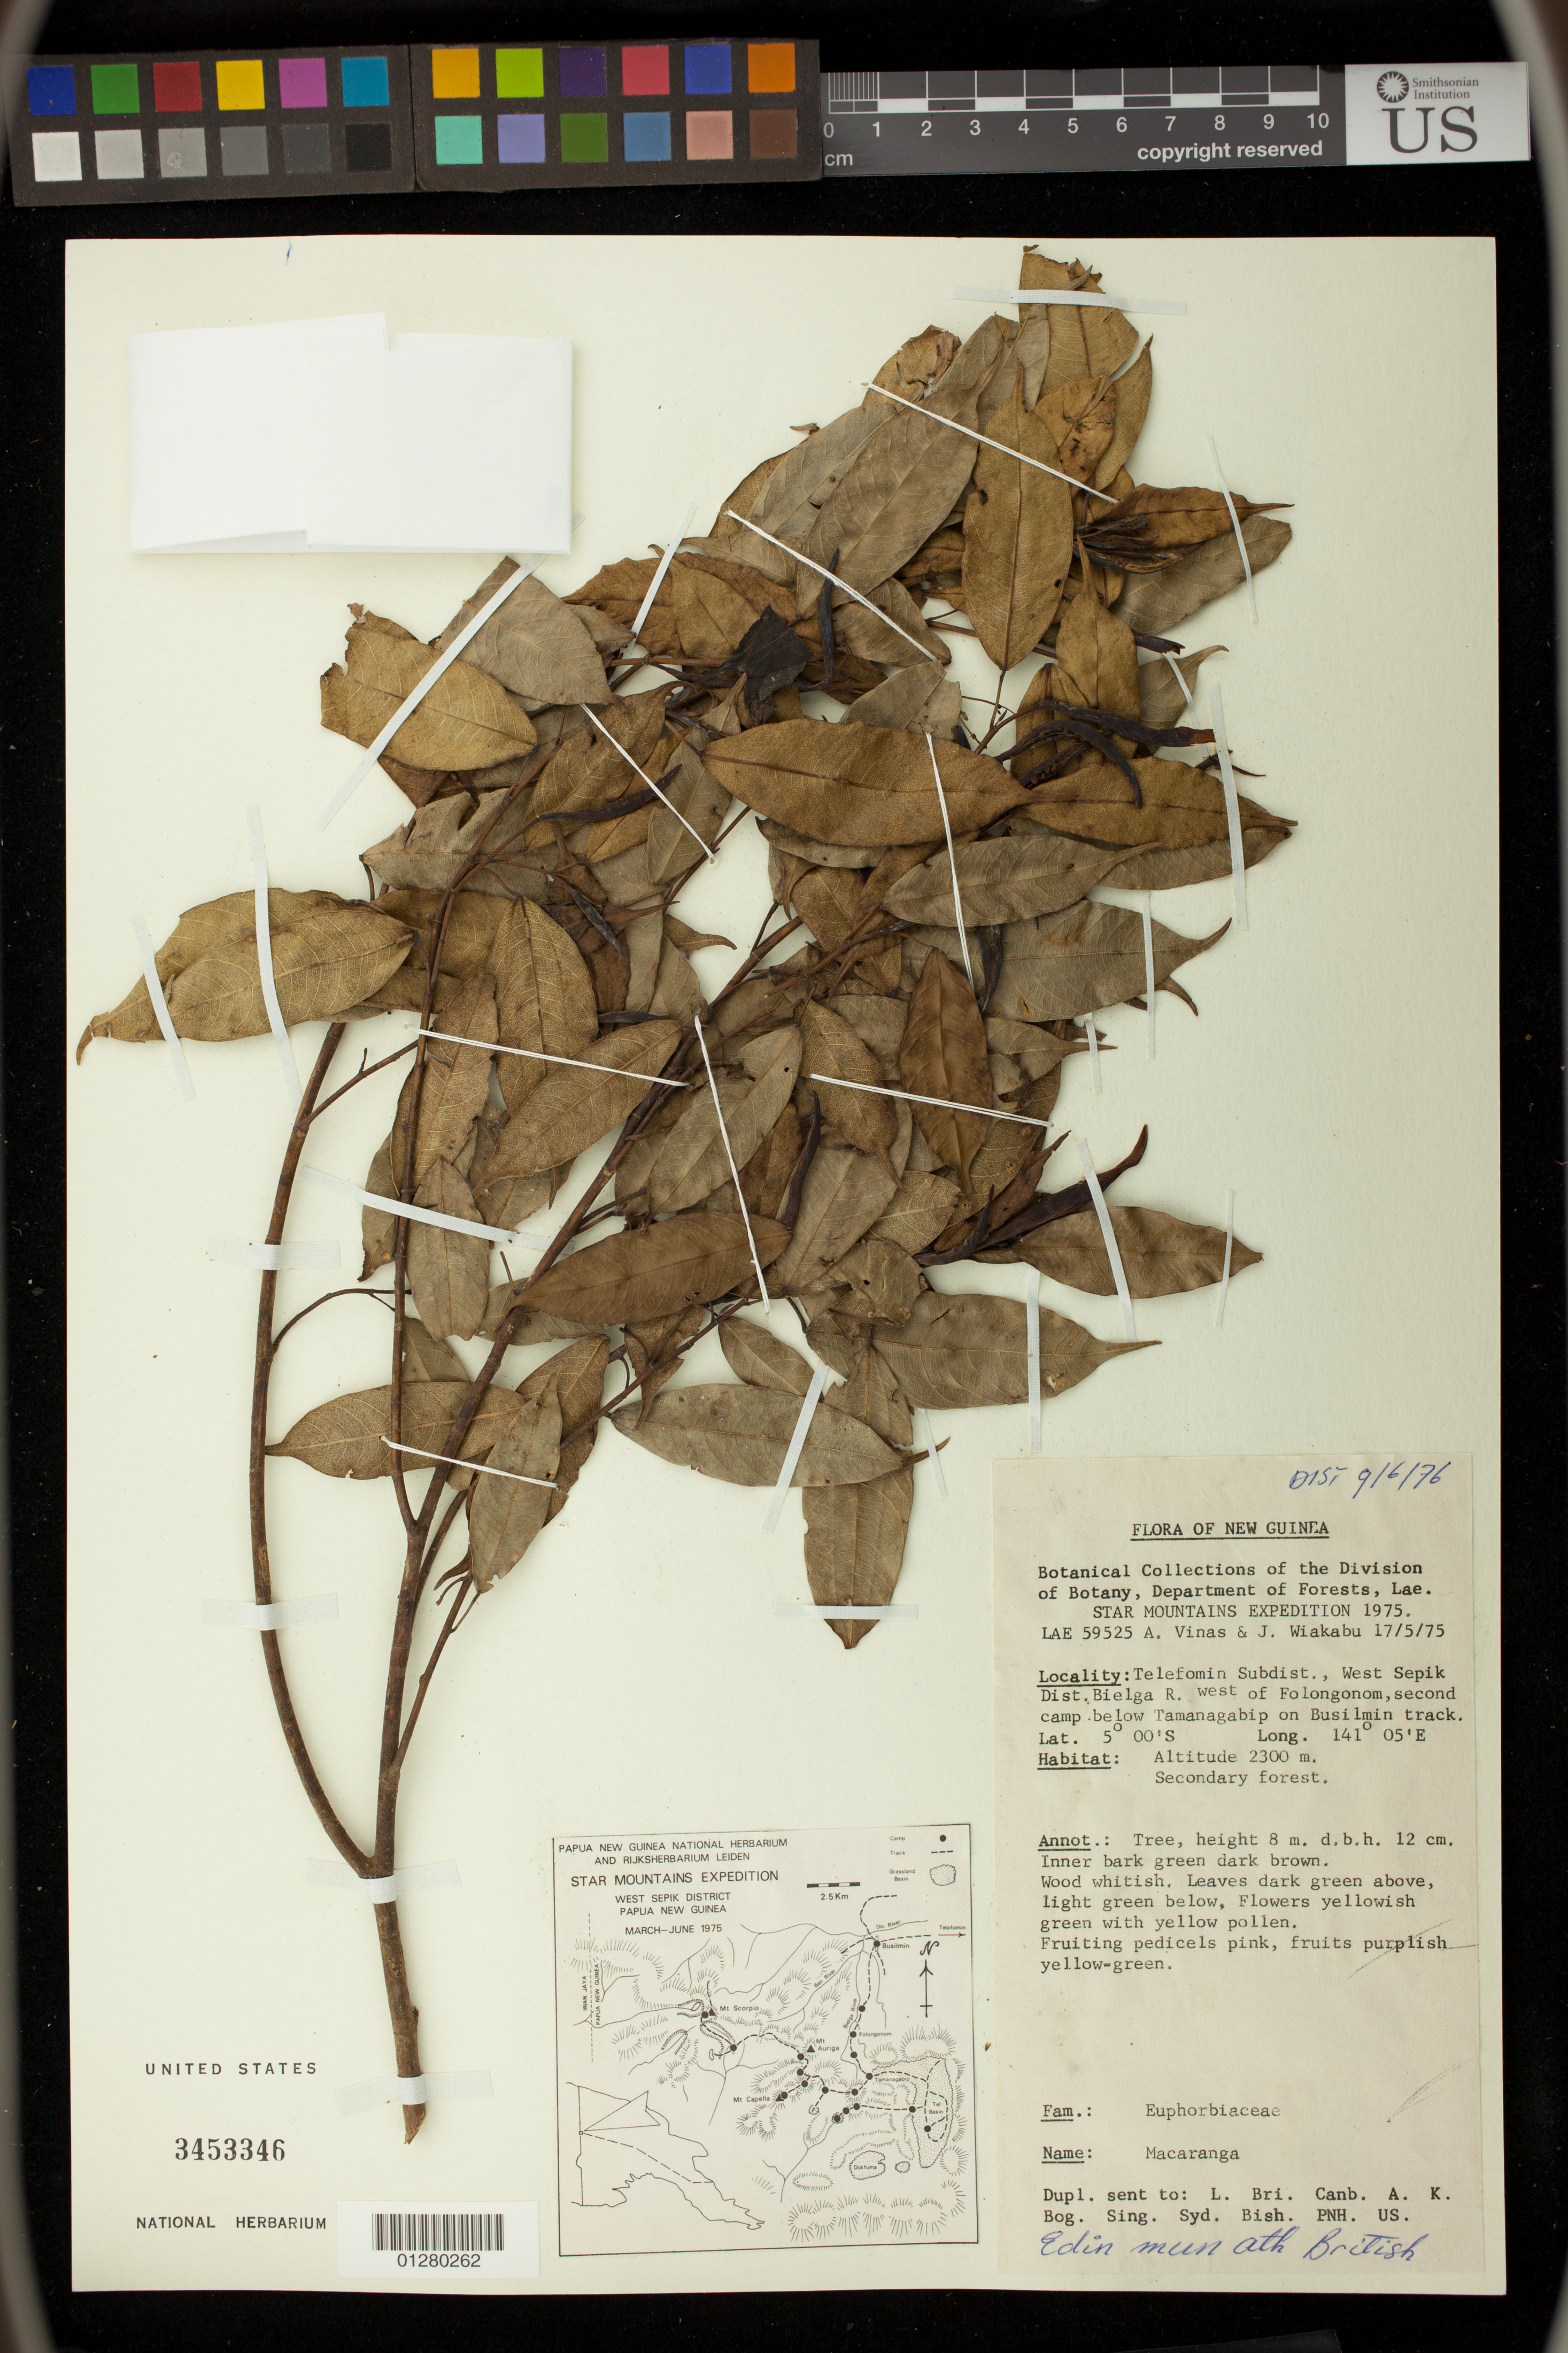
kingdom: Plantae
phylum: Tracheophyta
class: Magnoliopsida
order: Malpighiales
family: Euphorbiaceae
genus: Macaranga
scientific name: Macaranga sp.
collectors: A. Vinas & J. Wiakabu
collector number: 59525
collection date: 1975-05-17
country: Papua New Guinea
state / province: Sandaun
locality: Telefomin Subdist., West Sepik Dist., Bielga R. west of Folongonom, second camp below Tamanagabip on Busilmin track.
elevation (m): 2300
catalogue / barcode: US 3453346